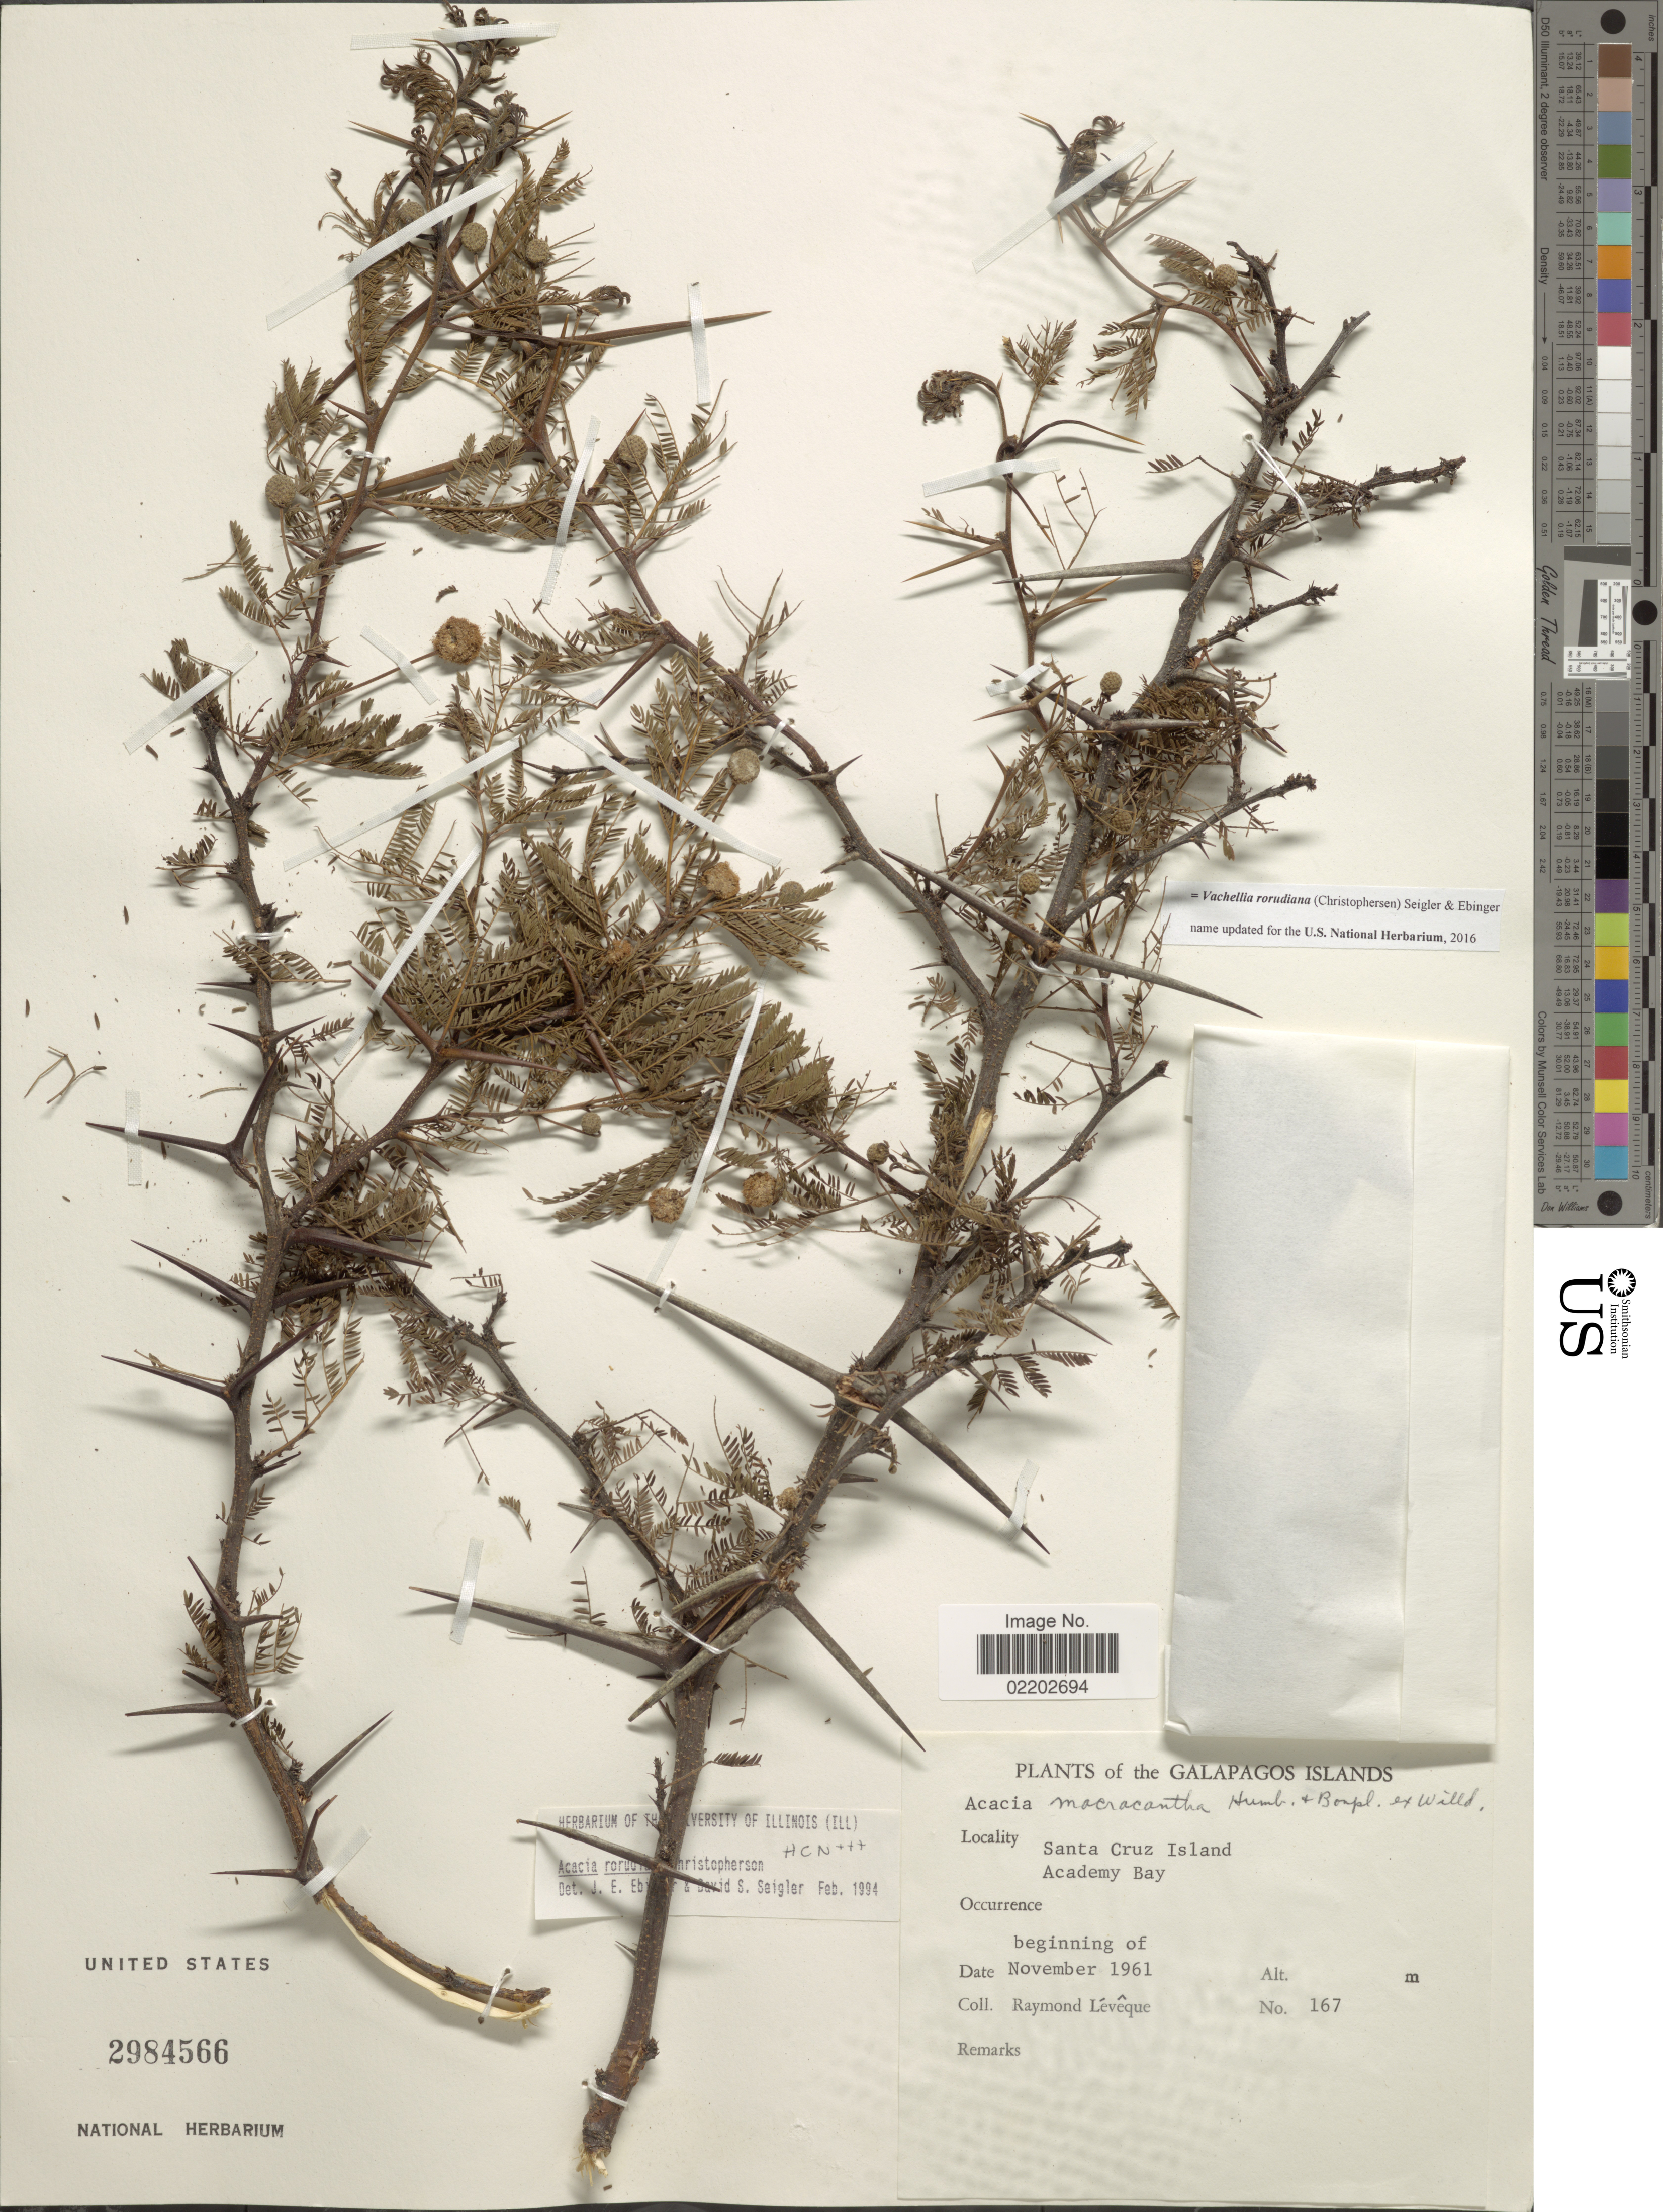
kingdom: Plantae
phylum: Tracheophyta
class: Magnoliopsida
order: Fabales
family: Fabaceae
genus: Vachellia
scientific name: Vachellia rorudiana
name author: (Christoph.) Seigler & Ebinger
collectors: R. Lévêque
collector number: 167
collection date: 1961-11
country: Ecuador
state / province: Colón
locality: Galapagis Islands, Santa Cruz Island, Academy Bay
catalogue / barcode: US 2984566